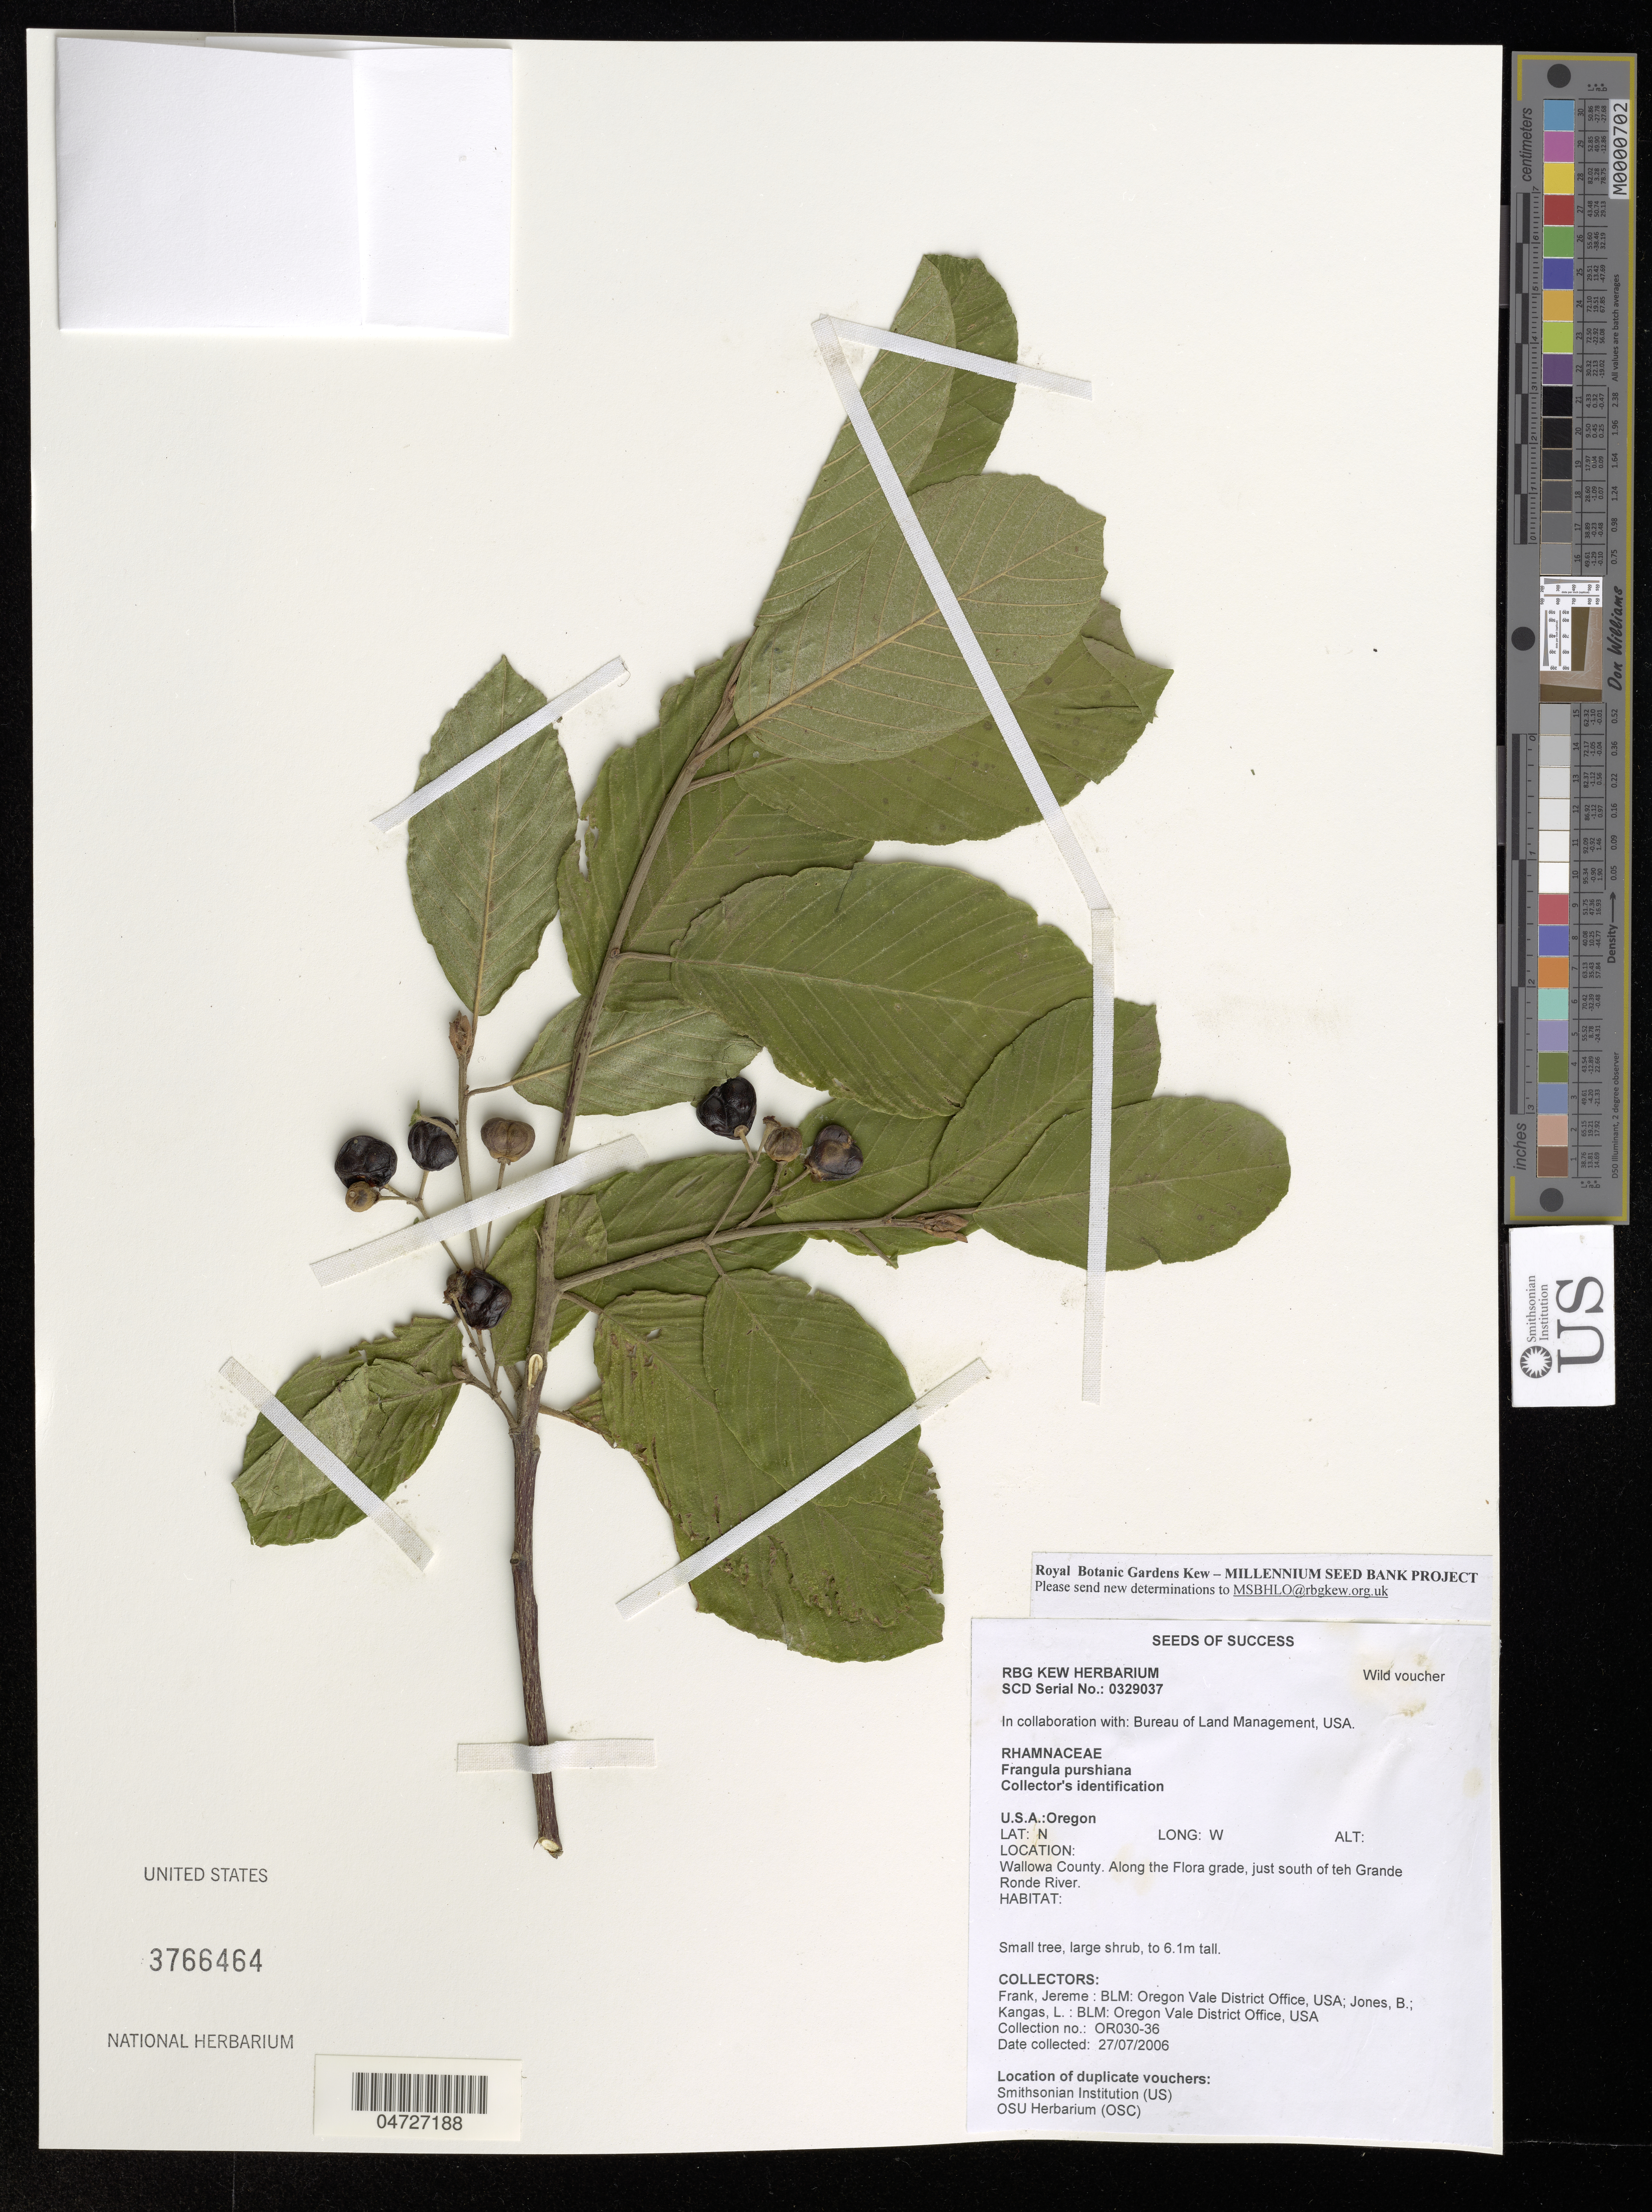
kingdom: Plantae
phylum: Tracheophyta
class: Magnoliopsida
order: Rosales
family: Rhamnaceae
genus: Frangula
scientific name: Frangula purshiana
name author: (DC.) A. Gray ex J.G. Cooper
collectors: J. Frank, B. Jones & L. Kangas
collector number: OR030-36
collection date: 2006-07-27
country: United States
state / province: Oregon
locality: Wallowa County. Along the Flora grade, just south of the Grande Ronde River.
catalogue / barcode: US 3766464